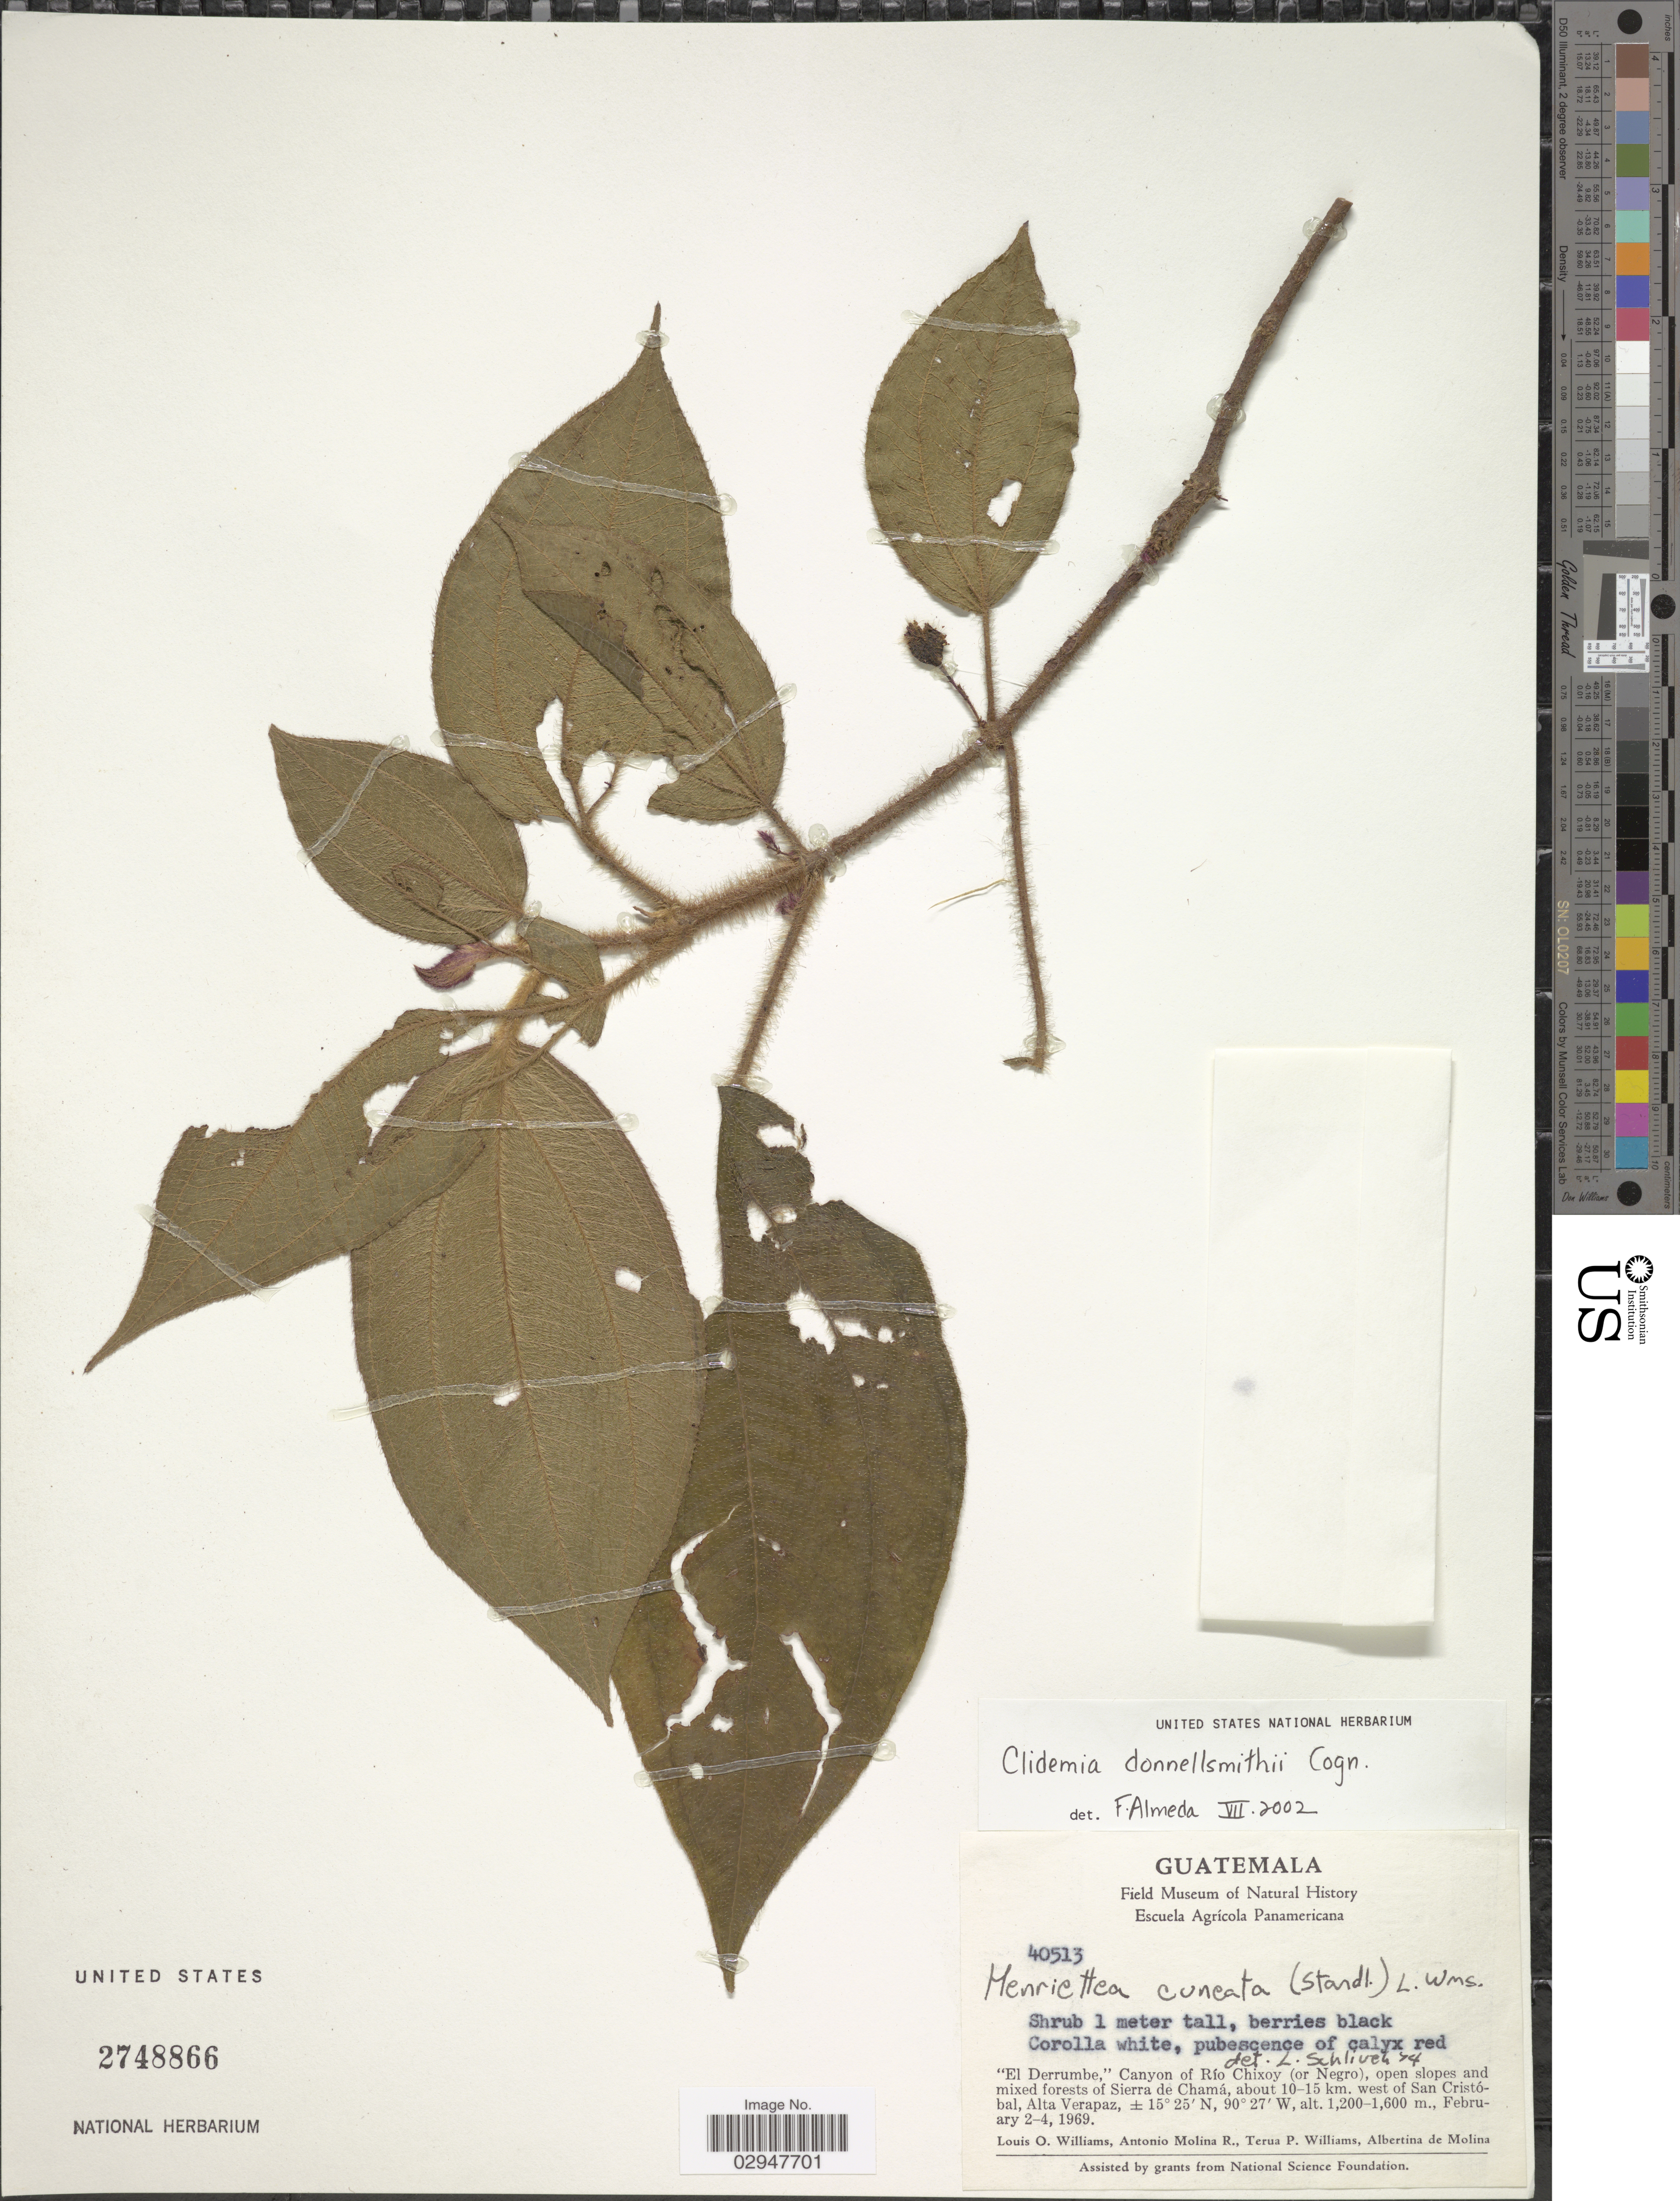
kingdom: Plantae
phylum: Tracheophyta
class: Magnoliopsida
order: Myrtales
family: Melastomataceae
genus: Clidemia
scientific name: Clidemia donnell-smithii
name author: Cogn. in Donn. Sm.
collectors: L. O. Williams, A. Molina R., T. Williams & A. R. Molina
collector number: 40513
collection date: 1969-02-02/1969-02-04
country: Guatemala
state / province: Alta Verapaz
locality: El Derrumbe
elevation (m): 1200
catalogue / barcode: US 2748866